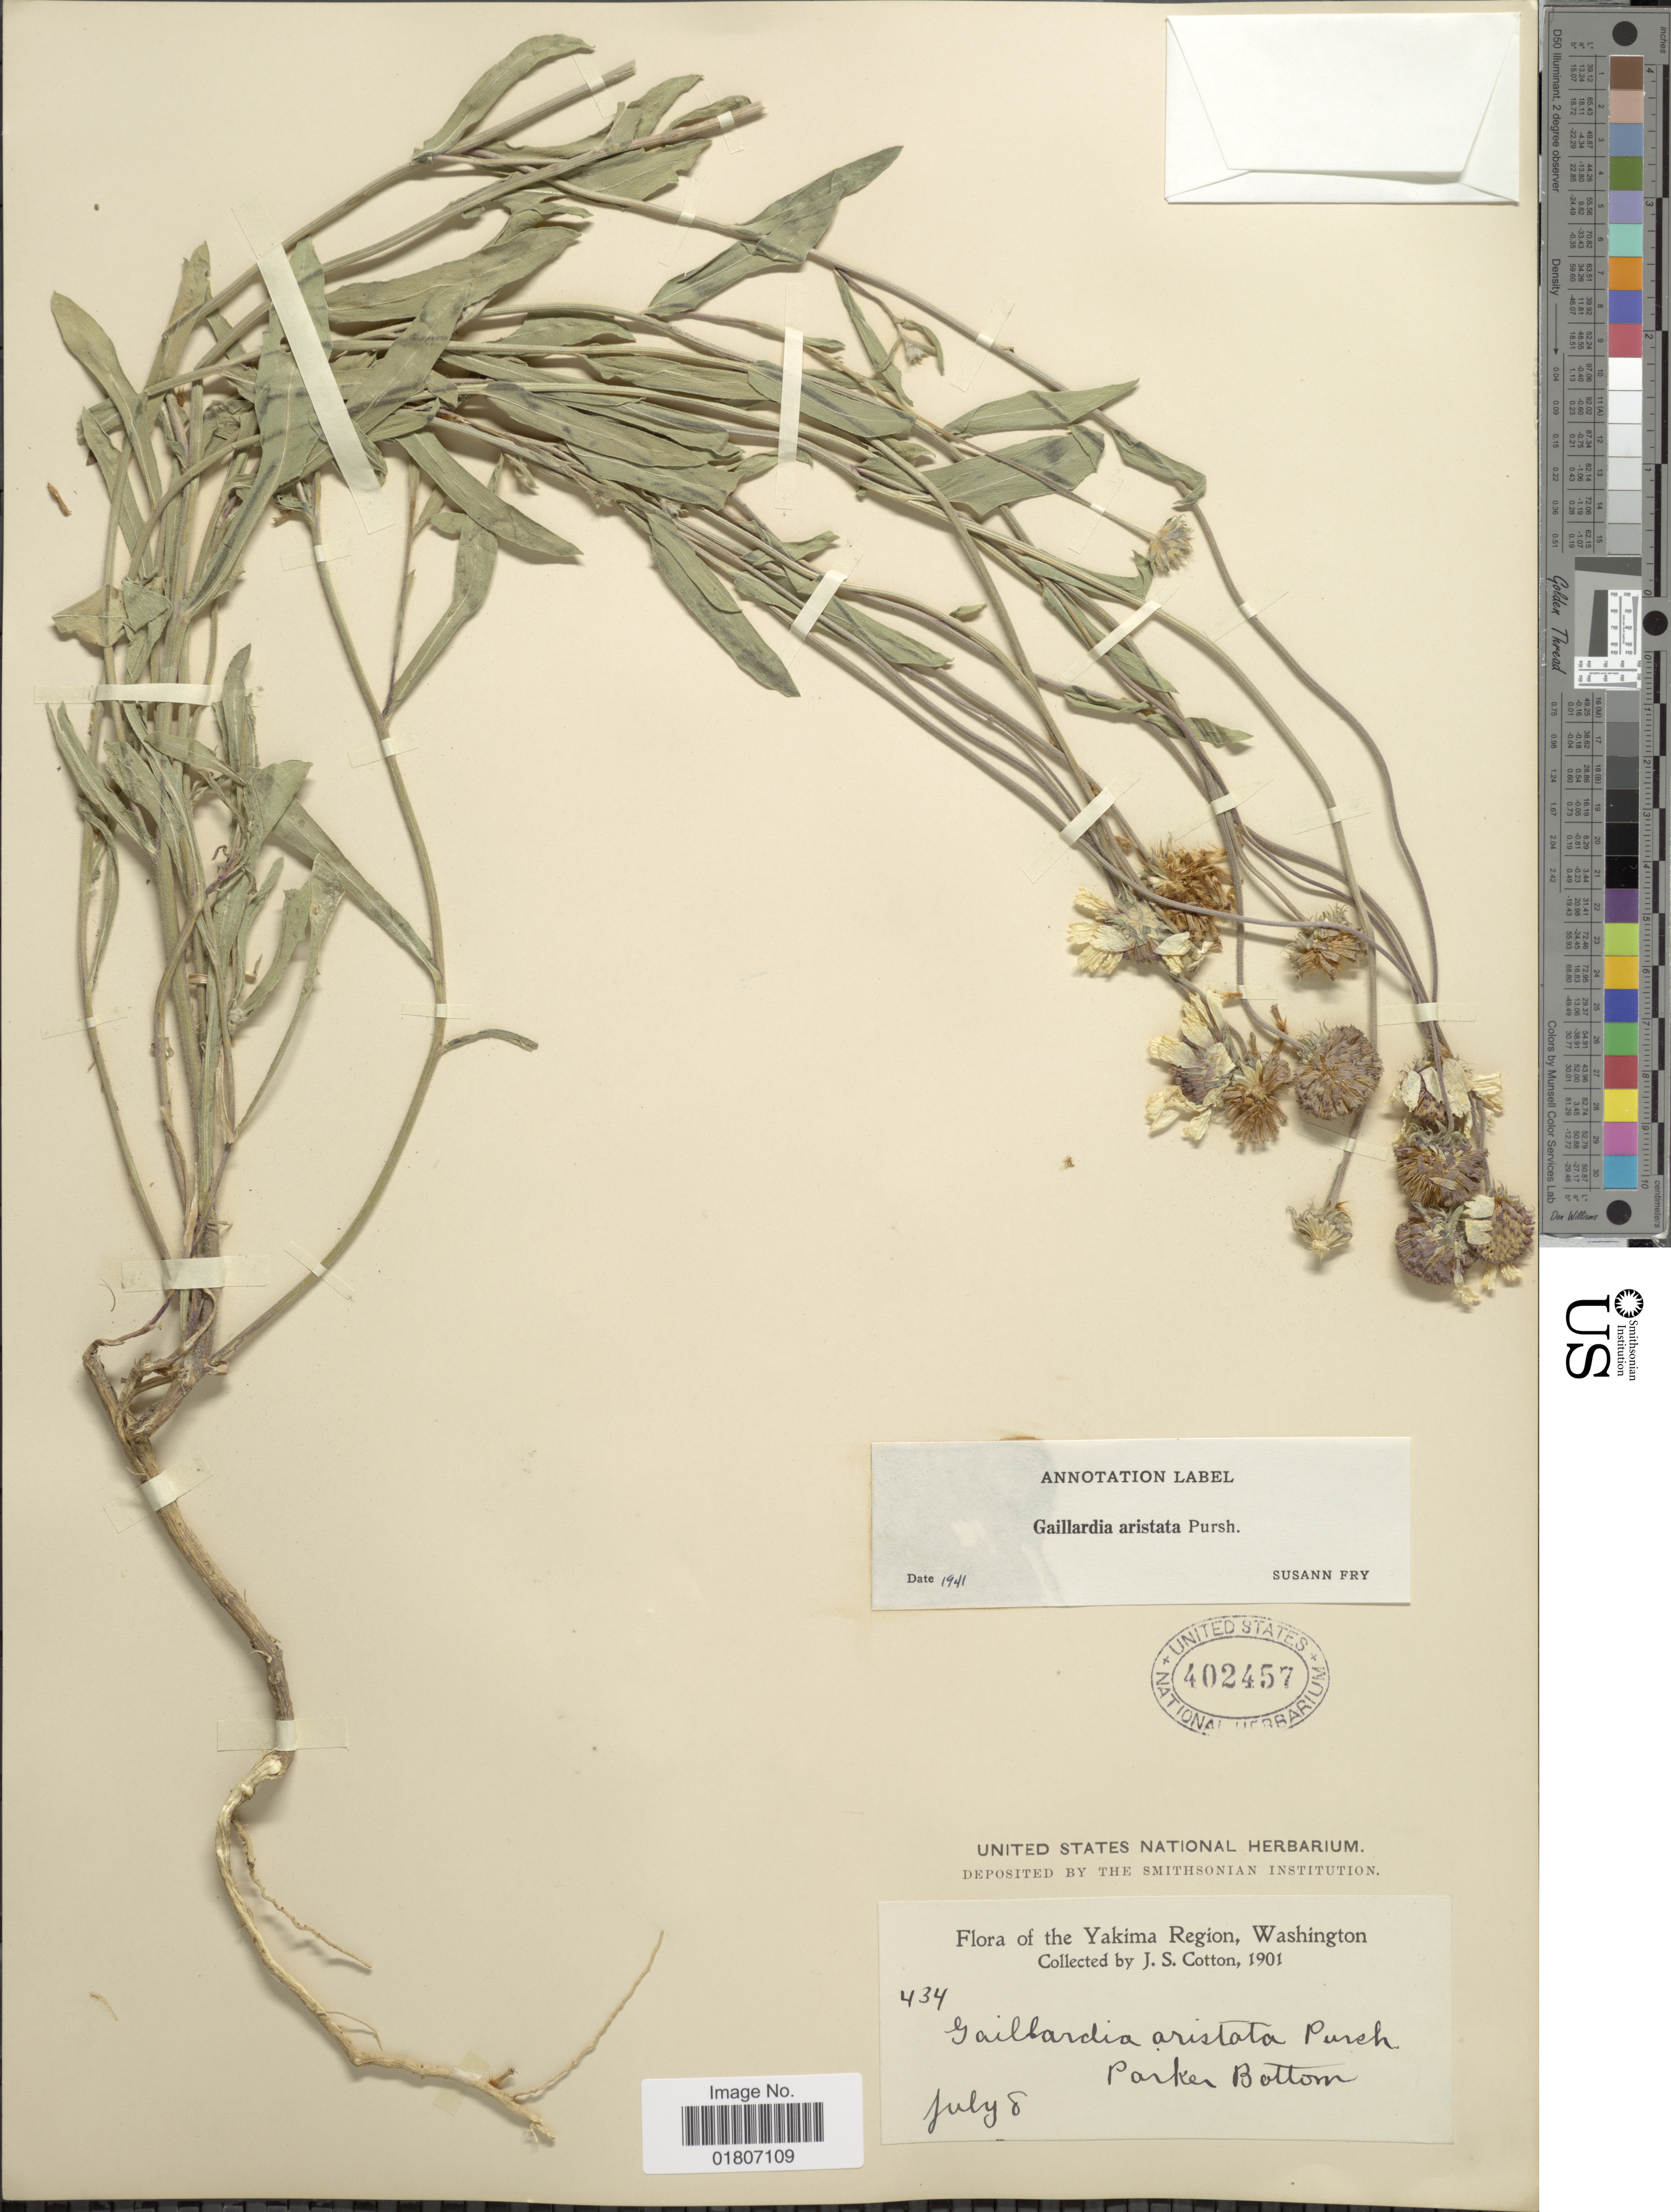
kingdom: Plantae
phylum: Tracheophyta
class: Magnoliopsida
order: Asterales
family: Asteraceae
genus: Gaillardia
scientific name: Gaillardia aristata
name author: Pursh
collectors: J. S. Cotton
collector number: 434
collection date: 1901-07-08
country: United States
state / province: Washington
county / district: Yakima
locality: Yakima Region. Parker Bottom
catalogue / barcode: US 402457